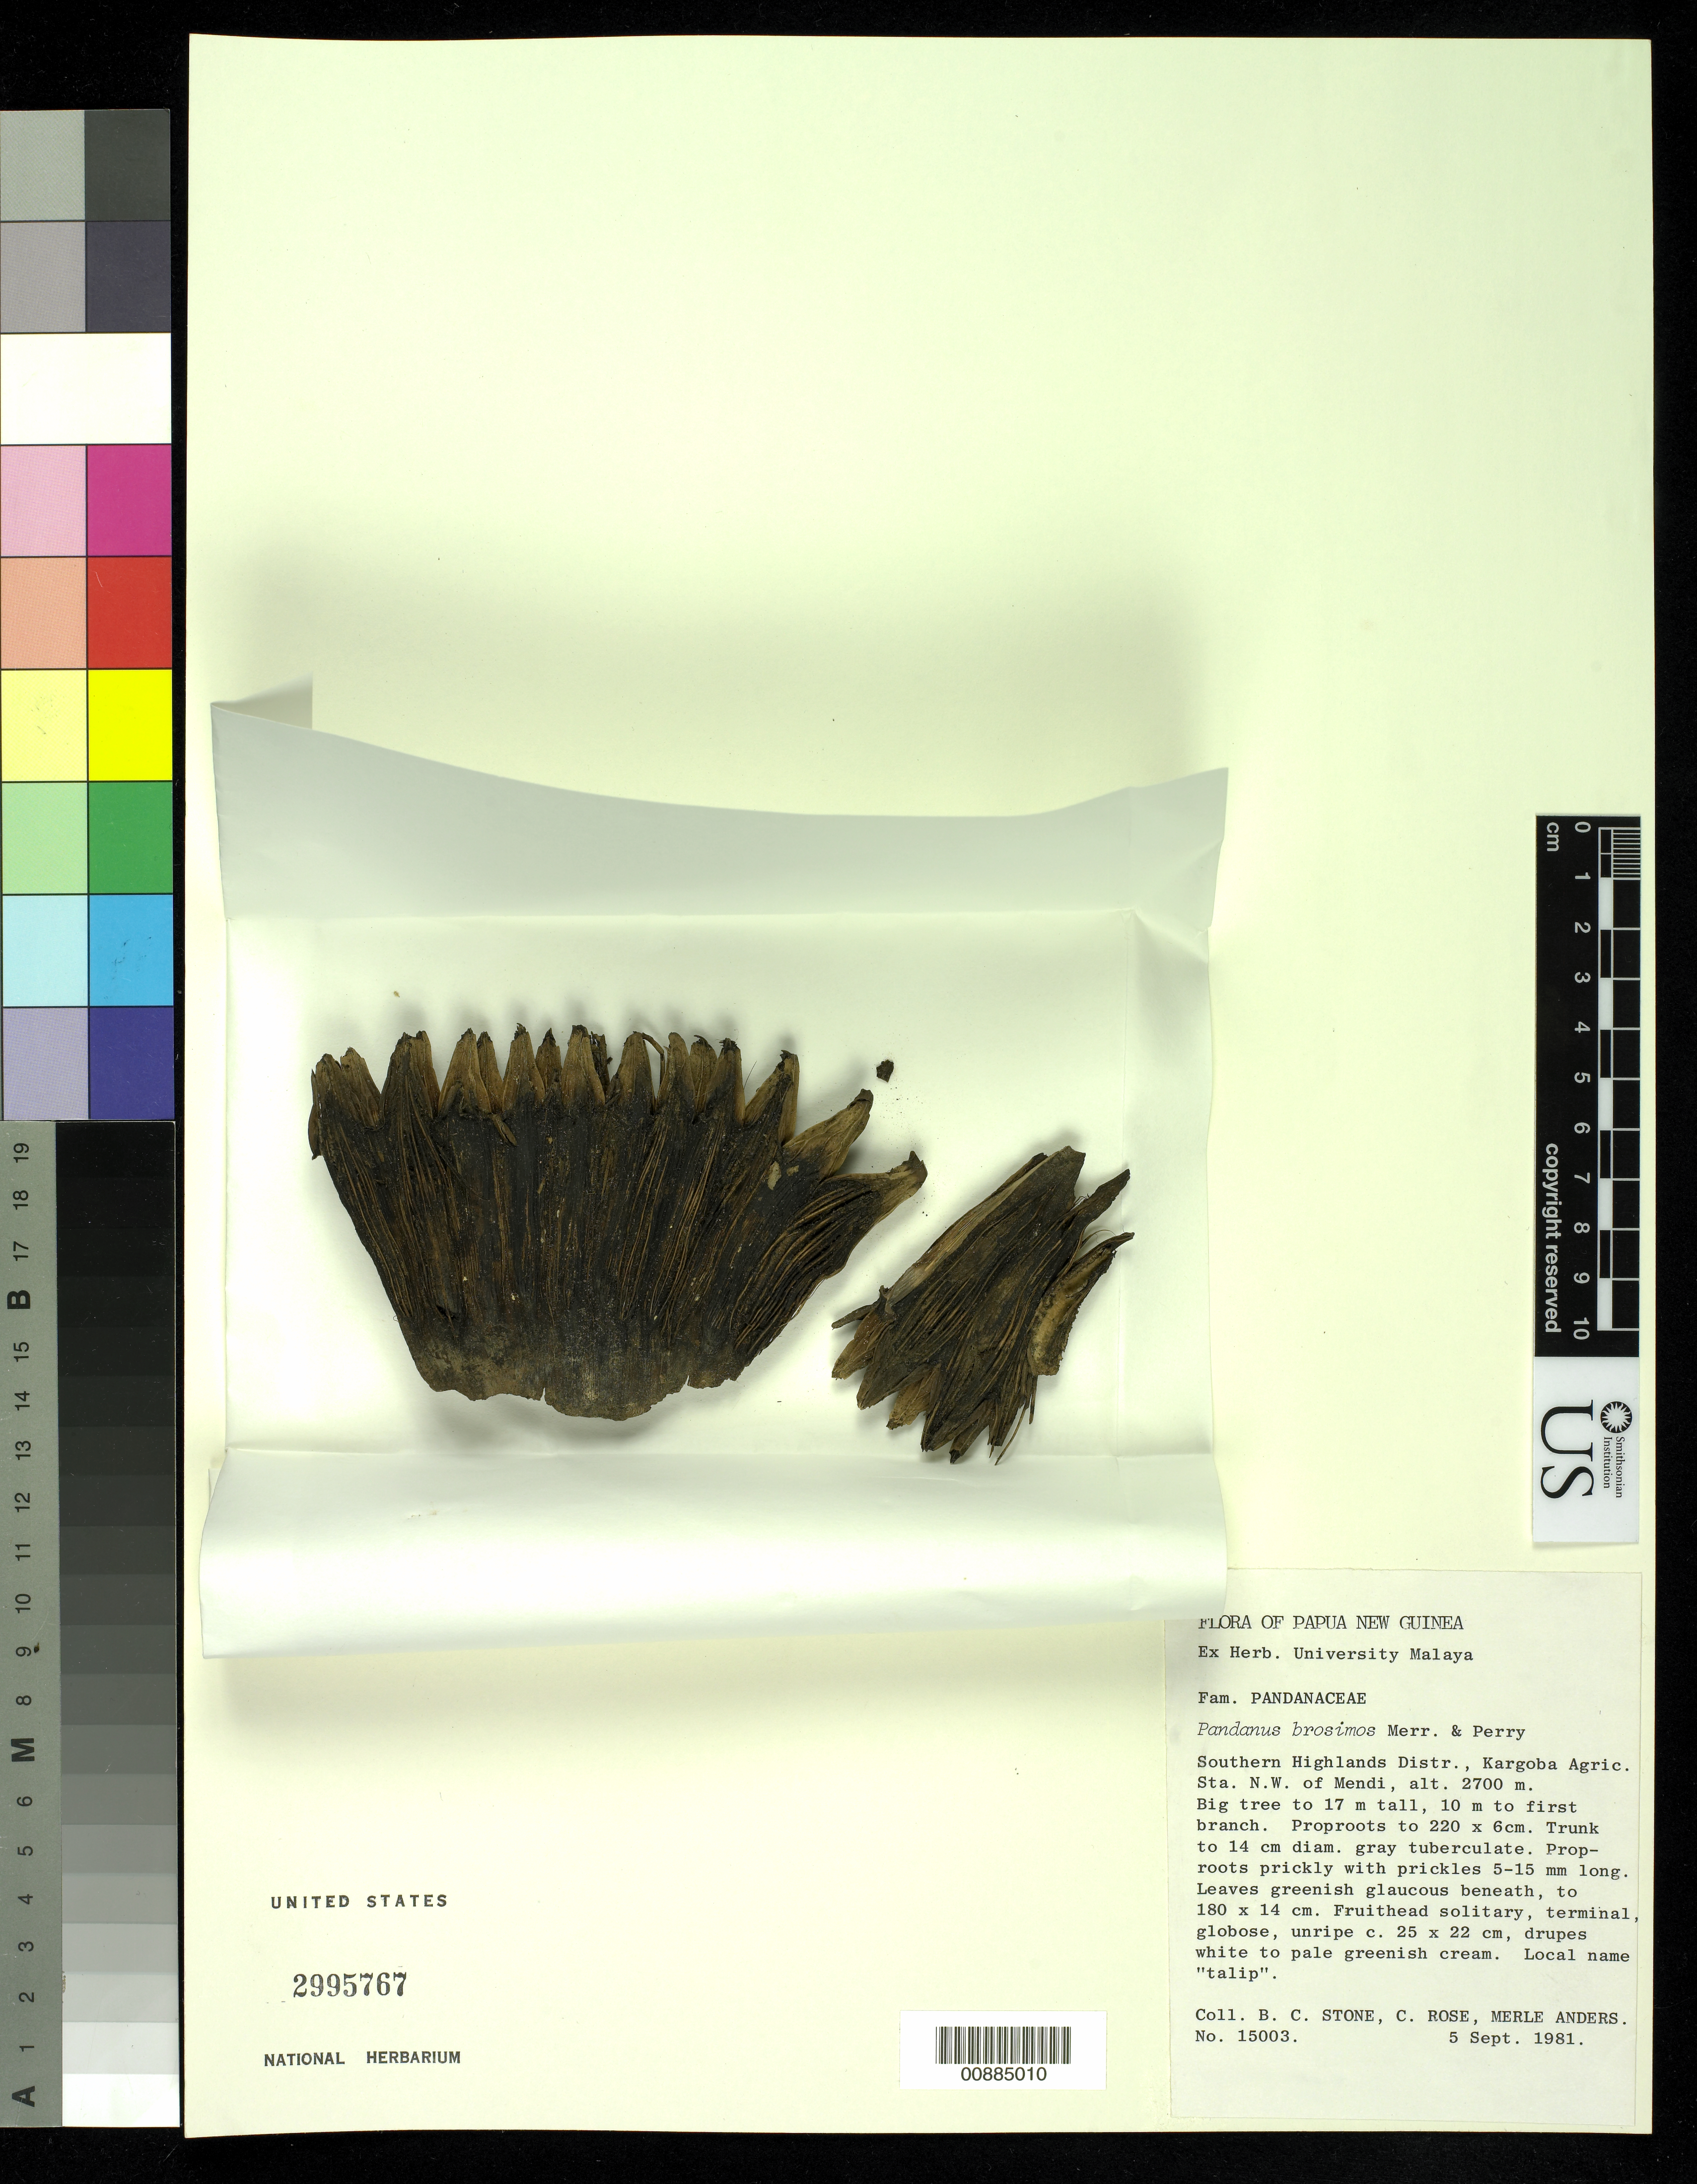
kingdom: Plantae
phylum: Tracheophyta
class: Liliopsida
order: Pandanales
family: Pandanaceae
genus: Pandanus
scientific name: Pandanus brosimos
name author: Merr. & L.M. Perry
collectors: B. C. Stone, C. Rose & M. Anders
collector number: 15003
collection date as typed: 05 Sep 1981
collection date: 1981-09-05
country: Papua New Guinea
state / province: Southern Highlands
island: New Guinea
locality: Kargoba Agric. Sta. N.W. of Mendi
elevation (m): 2700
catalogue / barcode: US 2995767